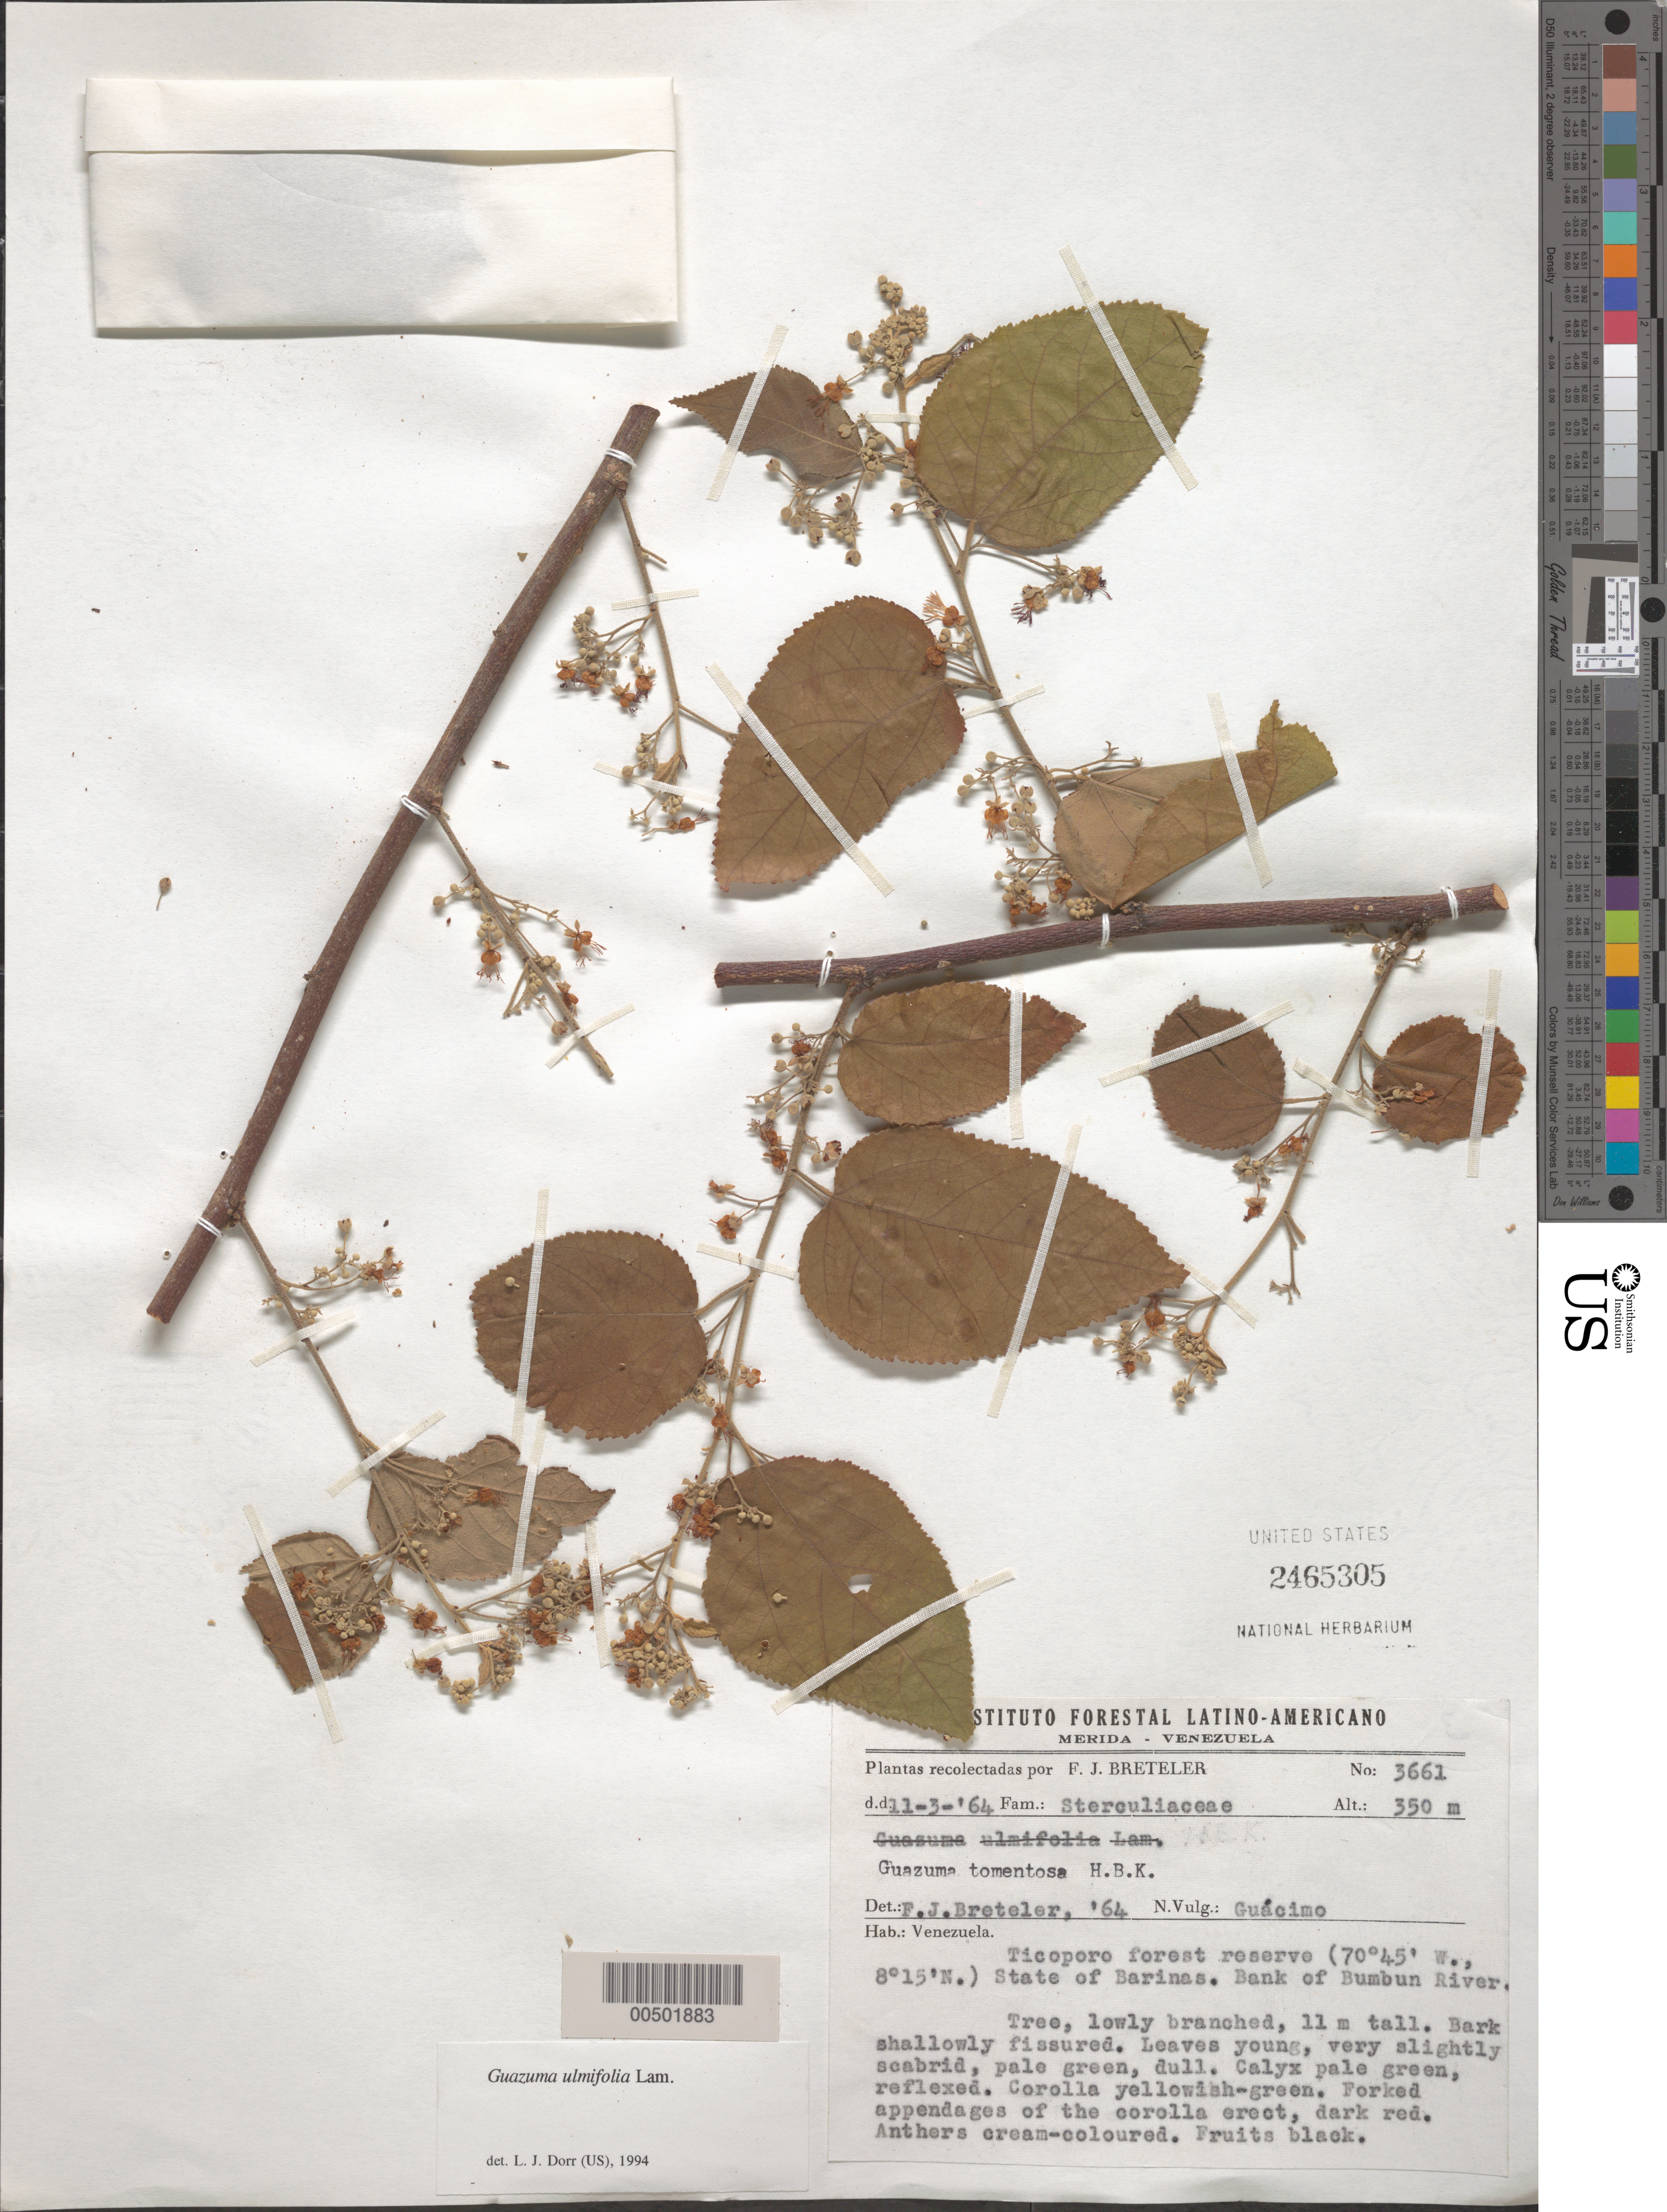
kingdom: Plantae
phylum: Tracheophyta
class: Magnoliopsida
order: Malvales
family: Malvaceae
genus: Guazuma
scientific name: Guazuma ulmifolia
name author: Lam.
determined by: Dorr, L. J., (BOT), Smithsonian Institution - National Museum of Natural History (UNITED STATES)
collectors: F. J. Breteler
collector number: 3661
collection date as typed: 11 Mar 1964 or 03 Nov 1964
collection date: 1964-03-11 or 1964-11-03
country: Venezuela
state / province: Barinas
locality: Ticoporo forest reserve, Bank of Bumbun River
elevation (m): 350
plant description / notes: Common name: Guácimo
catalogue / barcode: US 2465305